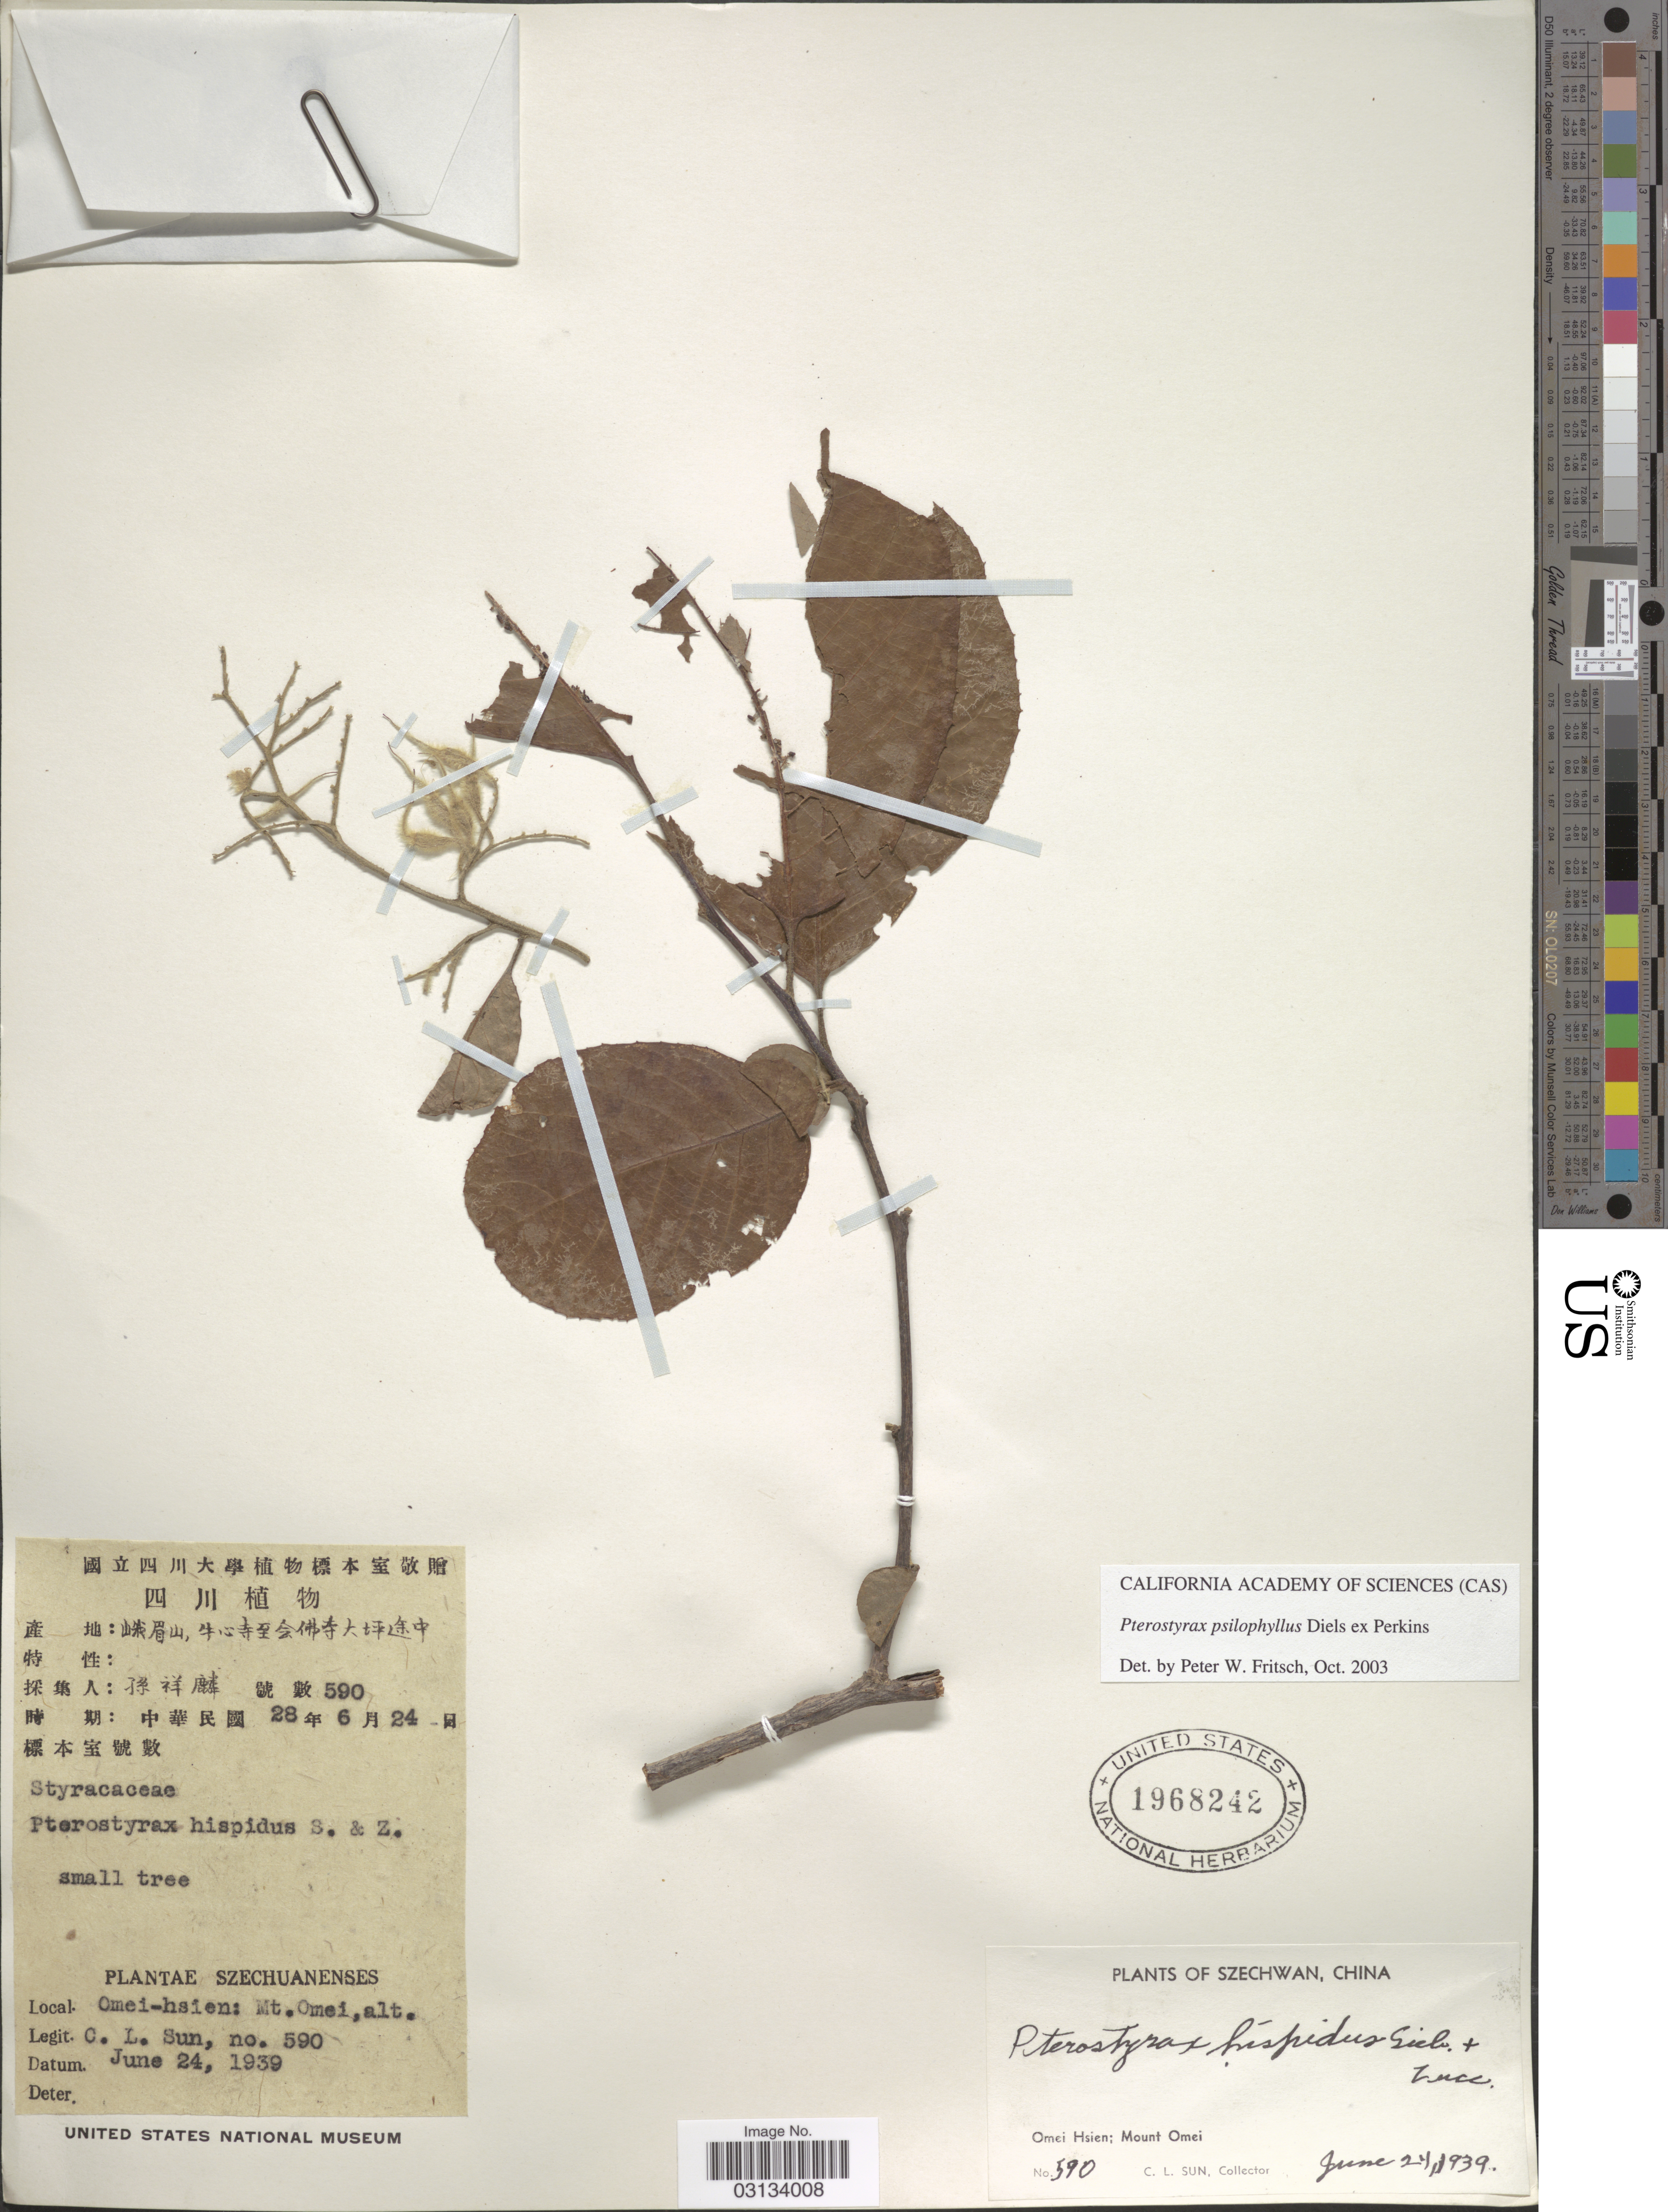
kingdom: Plantae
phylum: Tracheophyta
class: Magnoliopsida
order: Ericales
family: Styracaceae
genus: Pterostyrax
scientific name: Pterostyrax psilophyllus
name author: Diels ex Perkins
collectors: C. Sun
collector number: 590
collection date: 1939-06-24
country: China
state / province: Sichuan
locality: Omei Hsien; Mount Omei. Szechwan.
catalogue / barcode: US 1968242